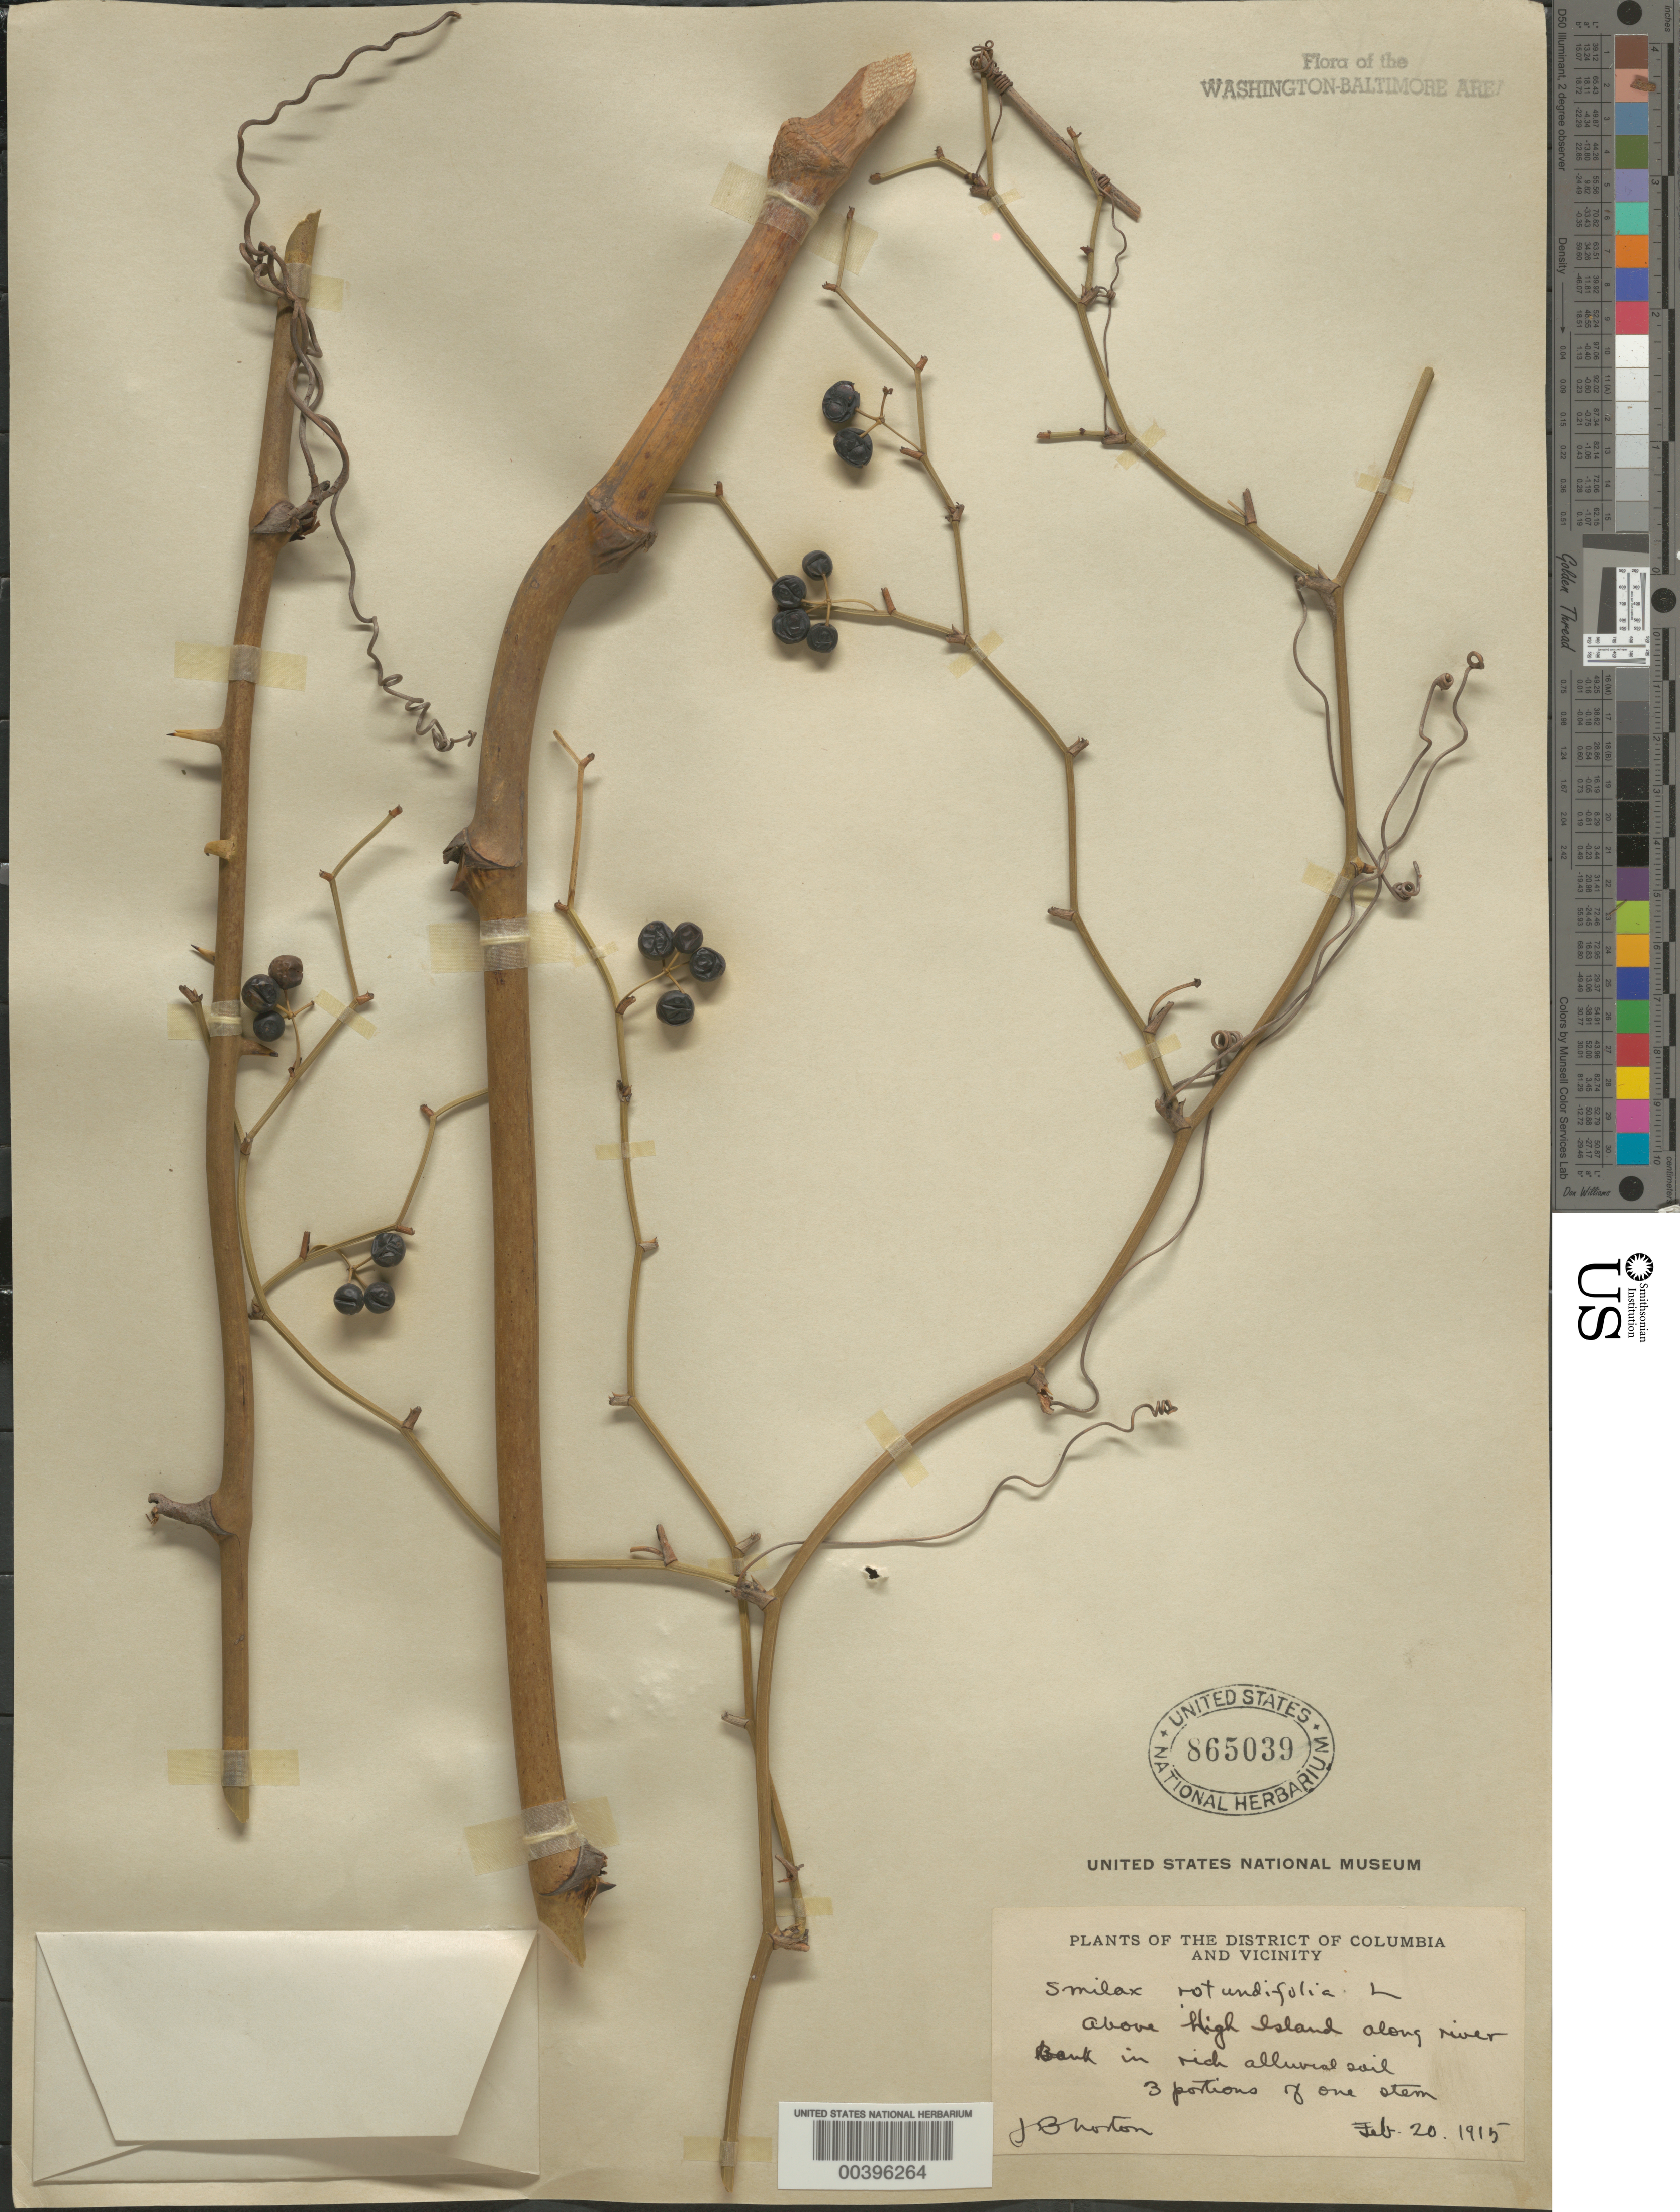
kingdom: Plantae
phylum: Tracheophyta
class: Liliopsida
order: Liliales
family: Smilacaceae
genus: Smilax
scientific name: Smilax rotundifolia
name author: L.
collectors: J. Norton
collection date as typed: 20 Feb 1915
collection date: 1915-02-20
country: United States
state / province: Maryland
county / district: Montgomery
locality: Upstream from High Island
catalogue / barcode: US 865039